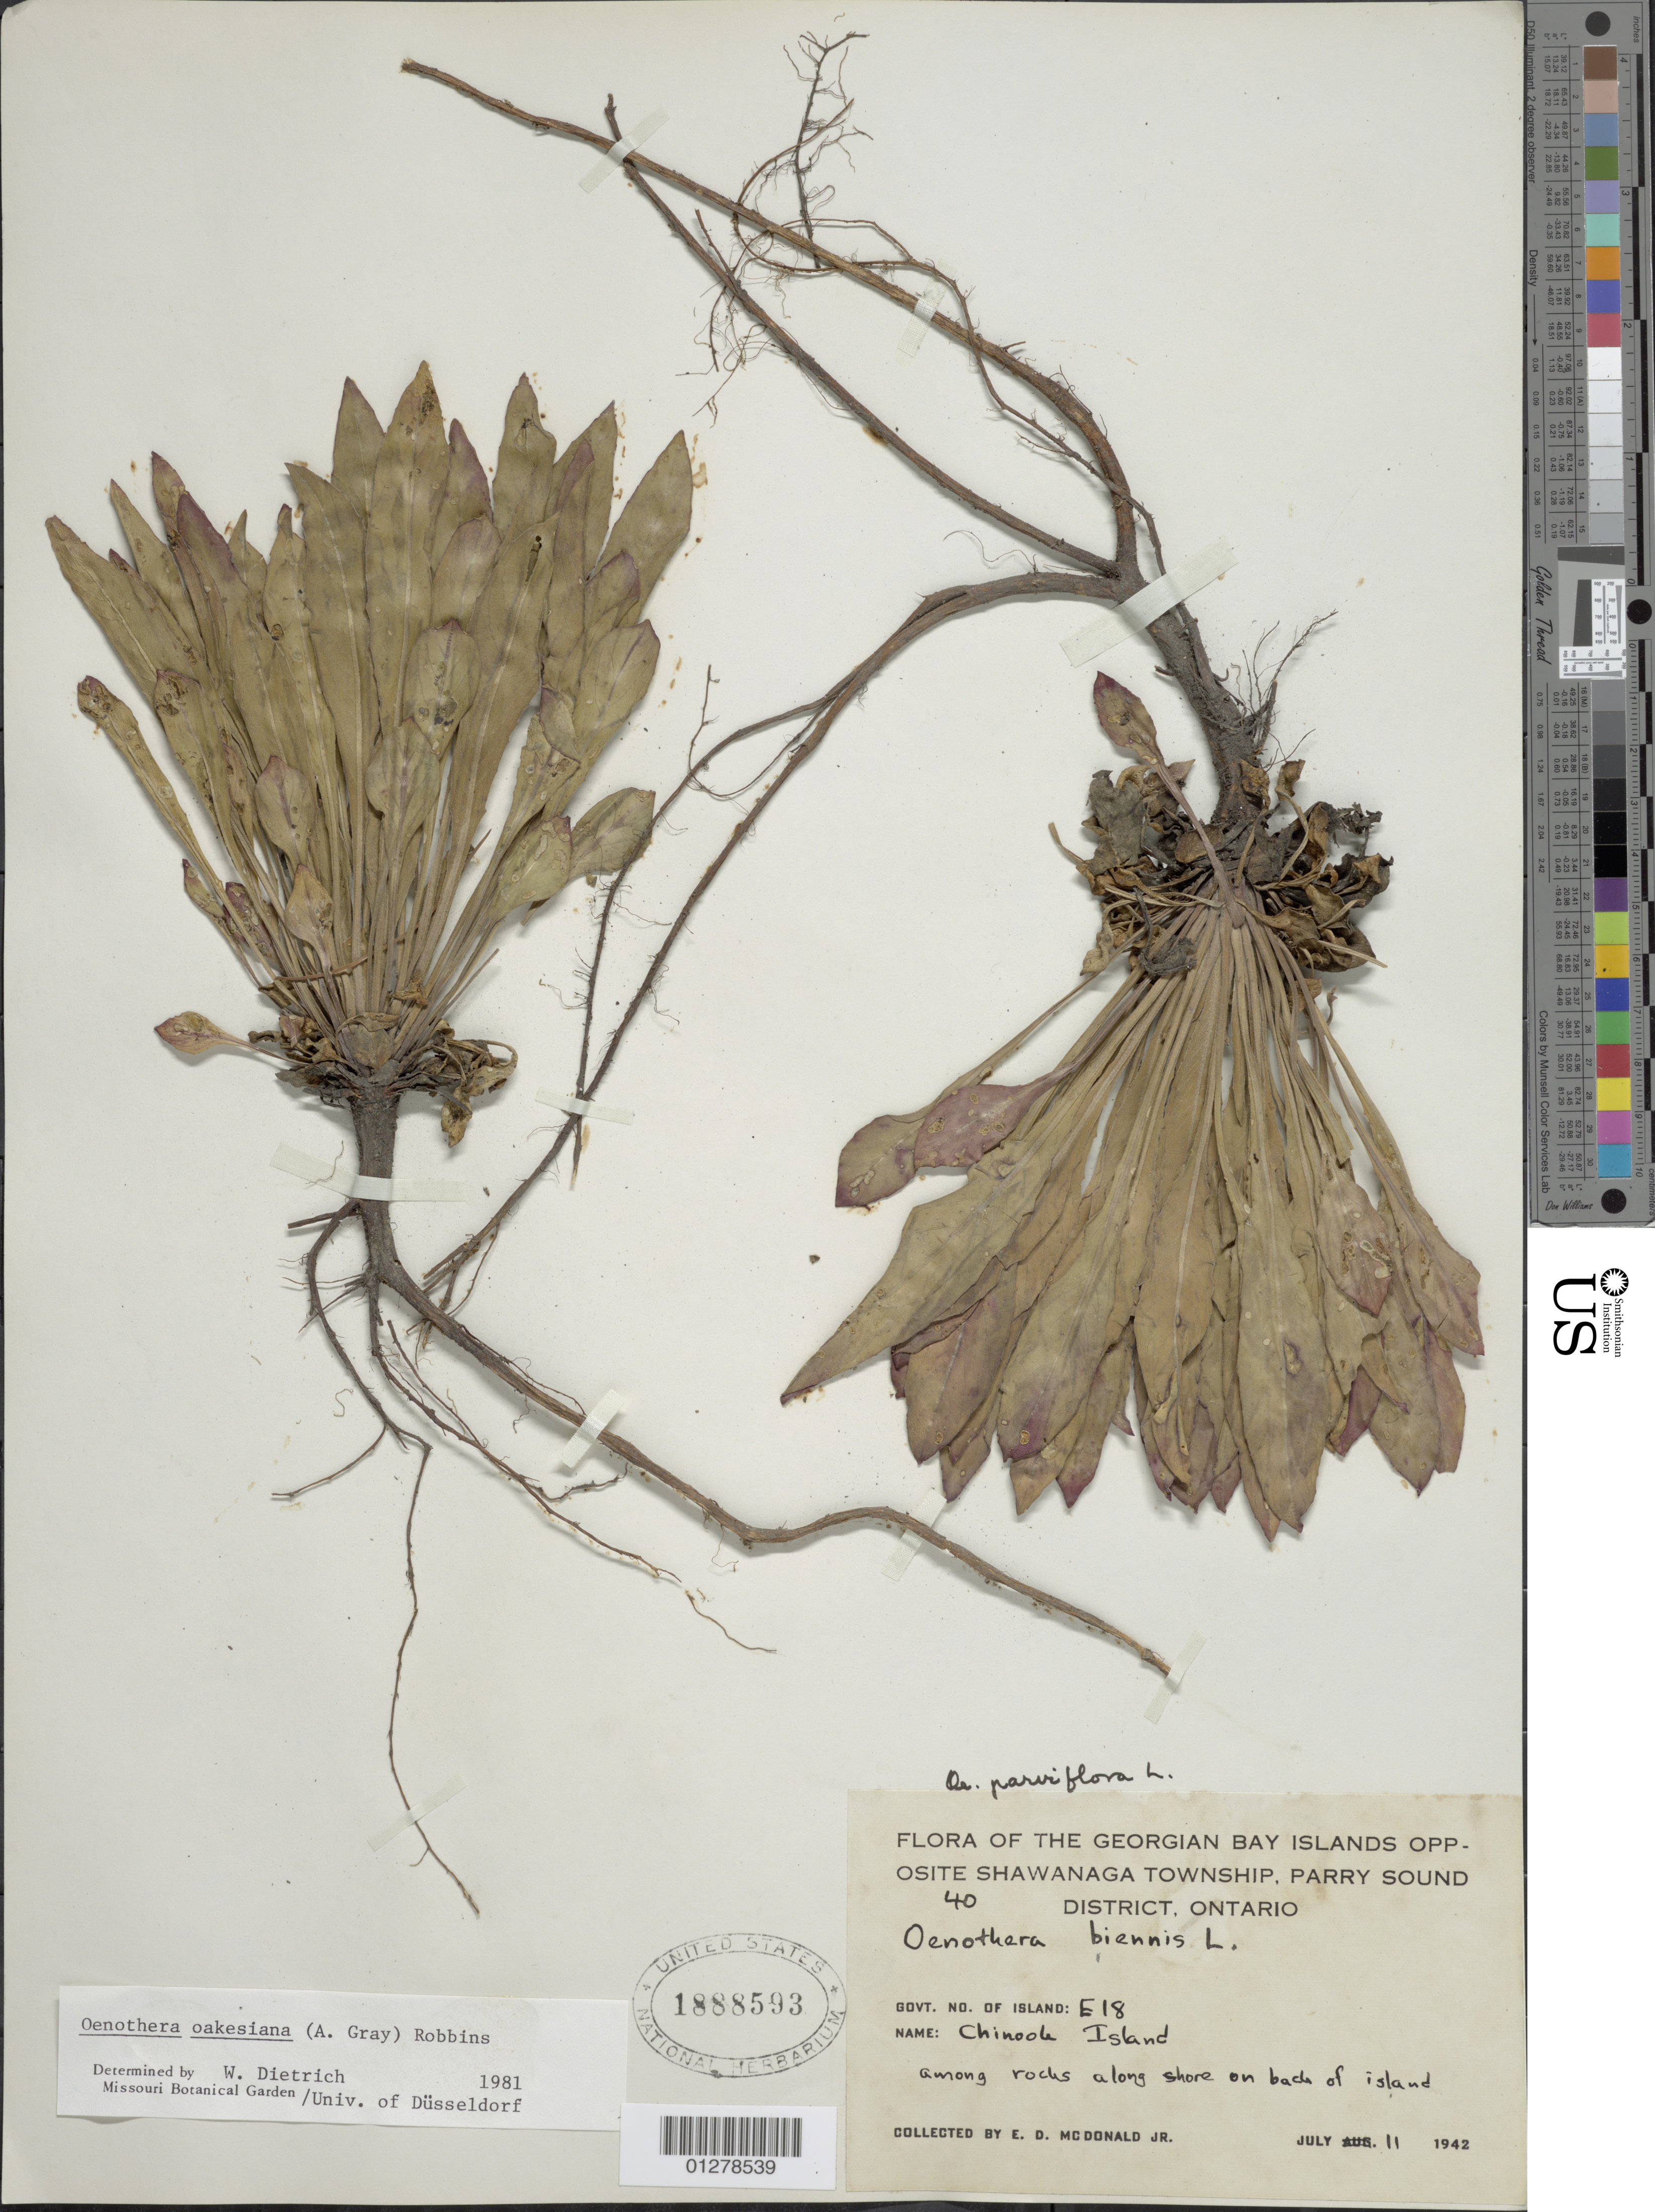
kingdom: Plantae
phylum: Tracheophyta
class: Magnoliopsida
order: Myrtales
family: Onagraceae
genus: Oenothera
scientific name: Oenothera oakesiana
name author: (A. Gray) J.W. Robbins ex S. Watson & J.M. Coult.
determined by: Dietrich, W.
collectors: E. D. McDonald Jr.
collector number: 40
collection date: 1942-07-11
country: Canada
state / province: Ontario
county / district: Parry Sound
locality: Georgian Bay Islands opposite Shawanaga Township, Chinook Island.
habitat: among rocks along shore.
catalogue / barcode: US 1888593